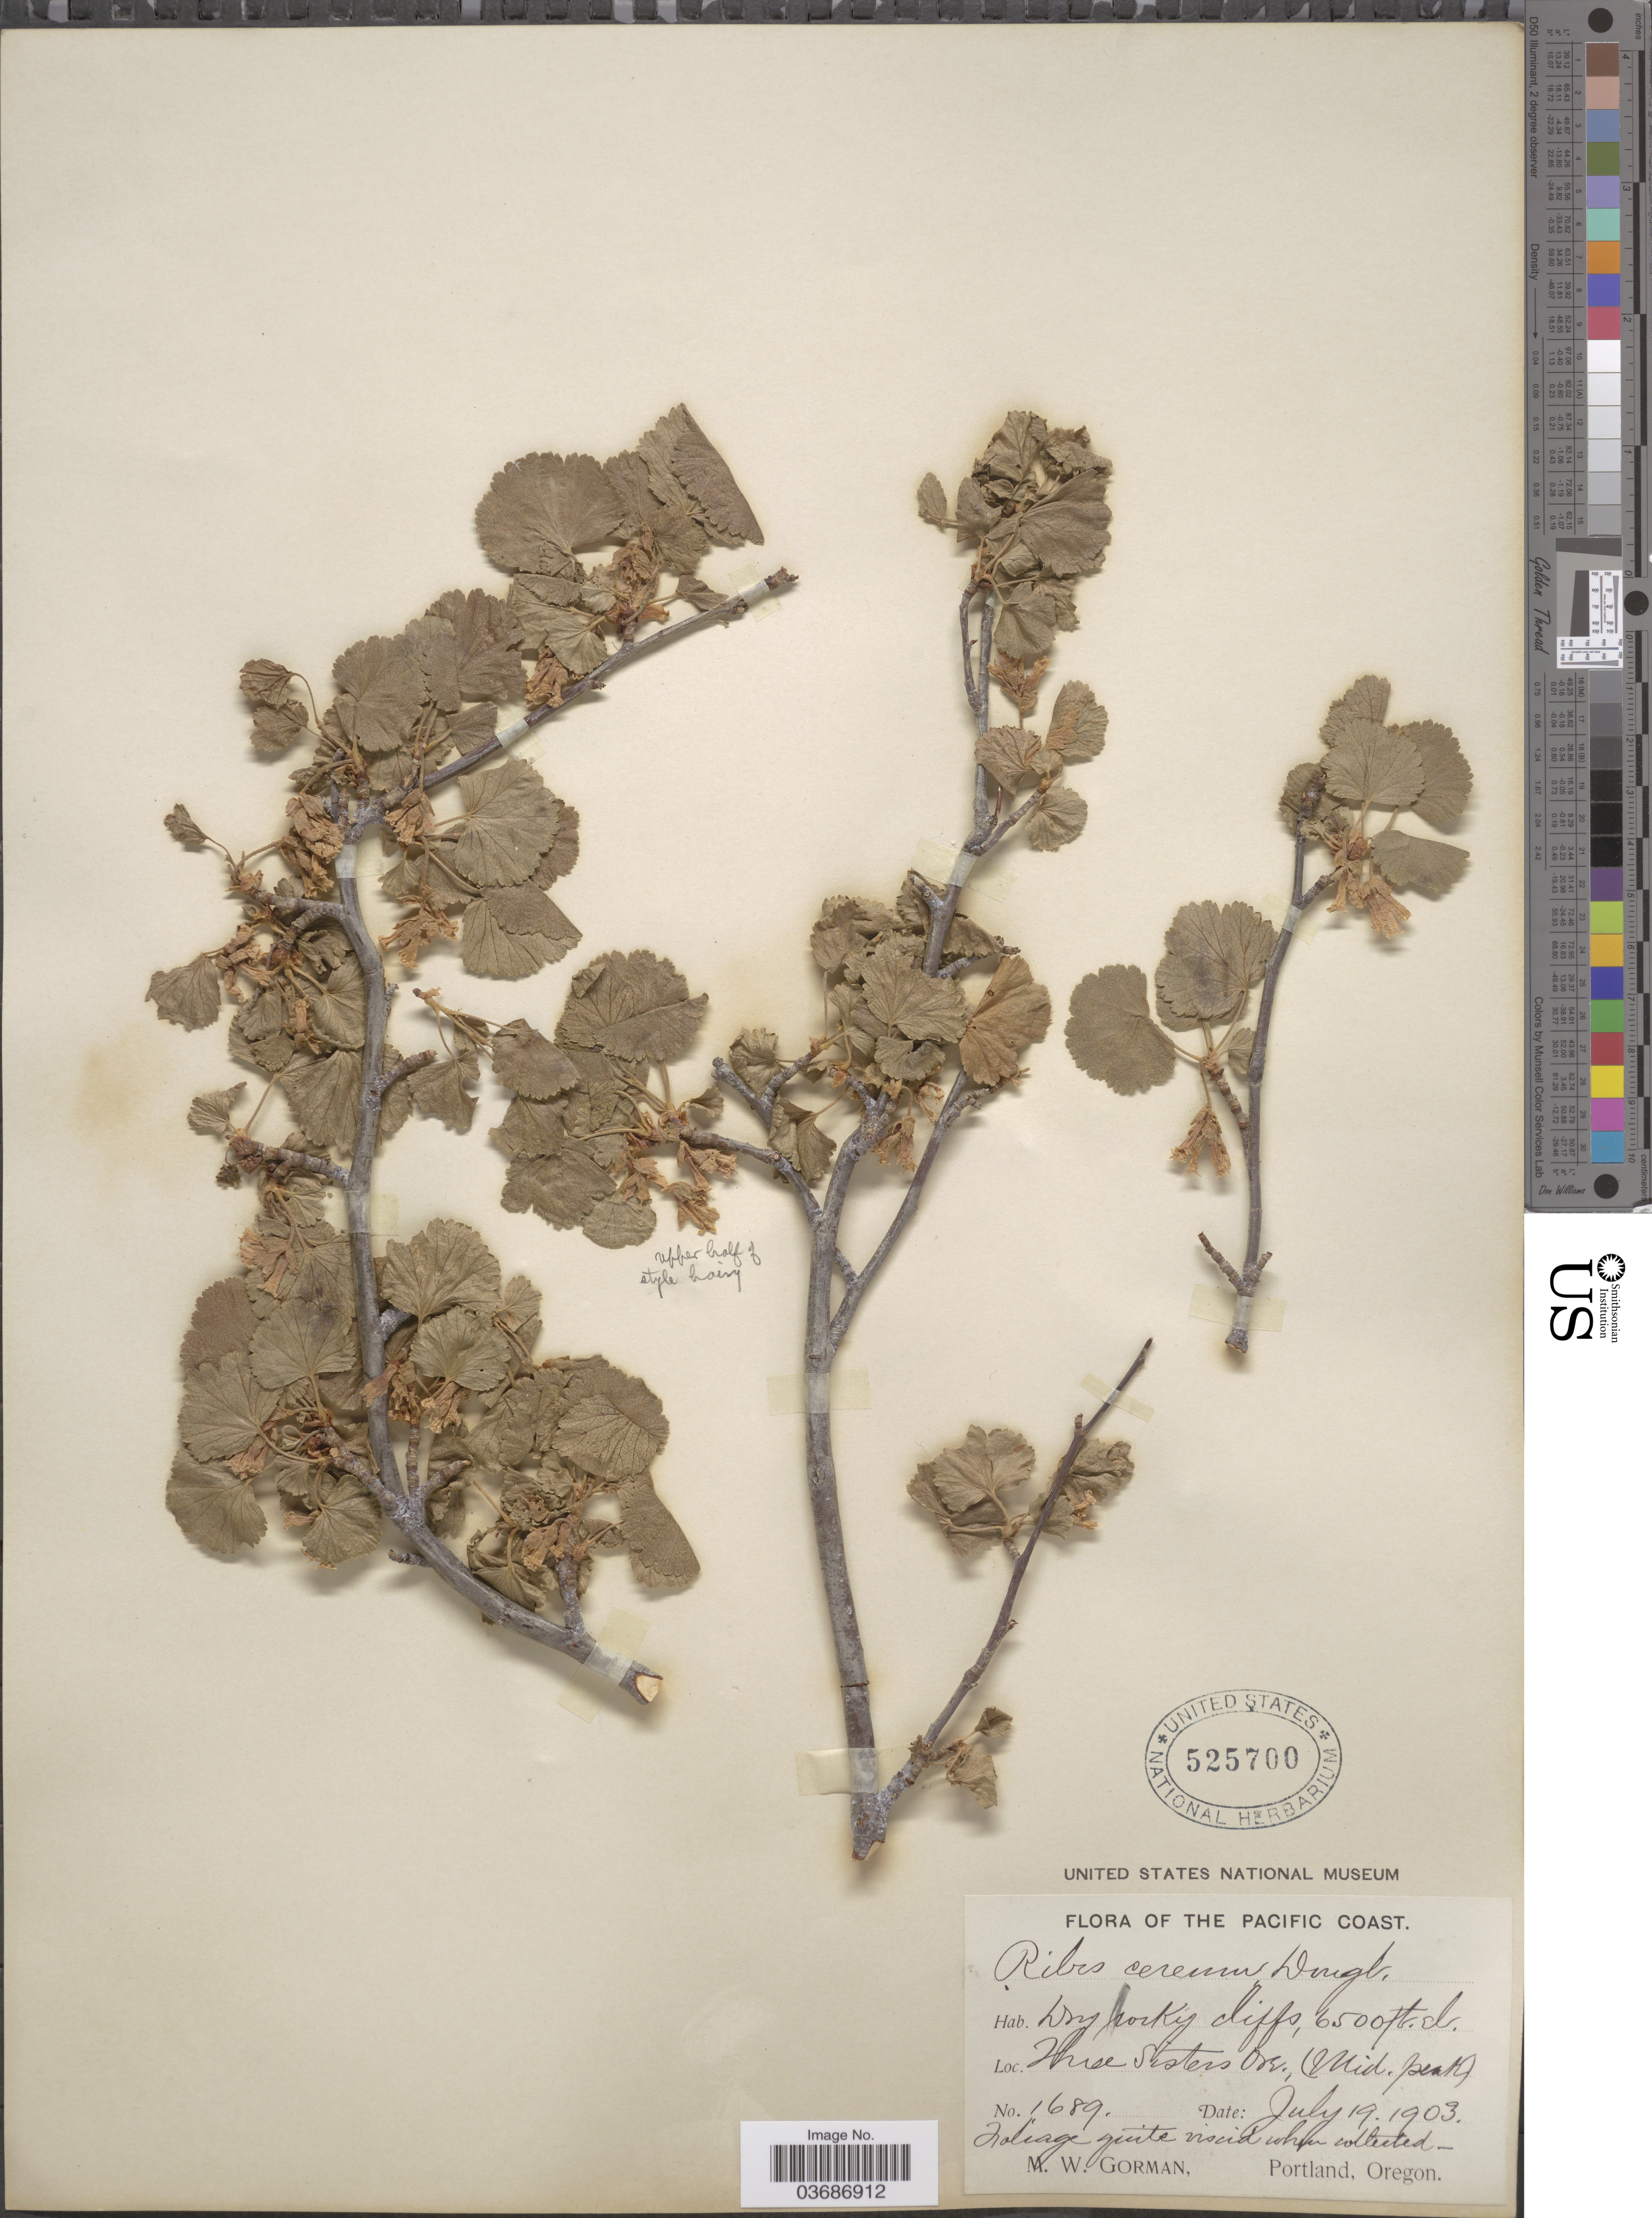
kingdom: Plantae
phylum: Tracheophyta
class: Magnoliopsida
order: Saxifragales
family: Grossulariaceae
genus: Ribes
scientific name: Ribes cereum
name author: Douglas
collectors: M. W. Gorman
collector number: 1689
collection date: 1903-07-19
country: United States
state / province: Oregon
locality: The Pacific Coast. Three Sisters. (Mid peak).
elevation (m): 1981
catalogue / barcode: US 525700